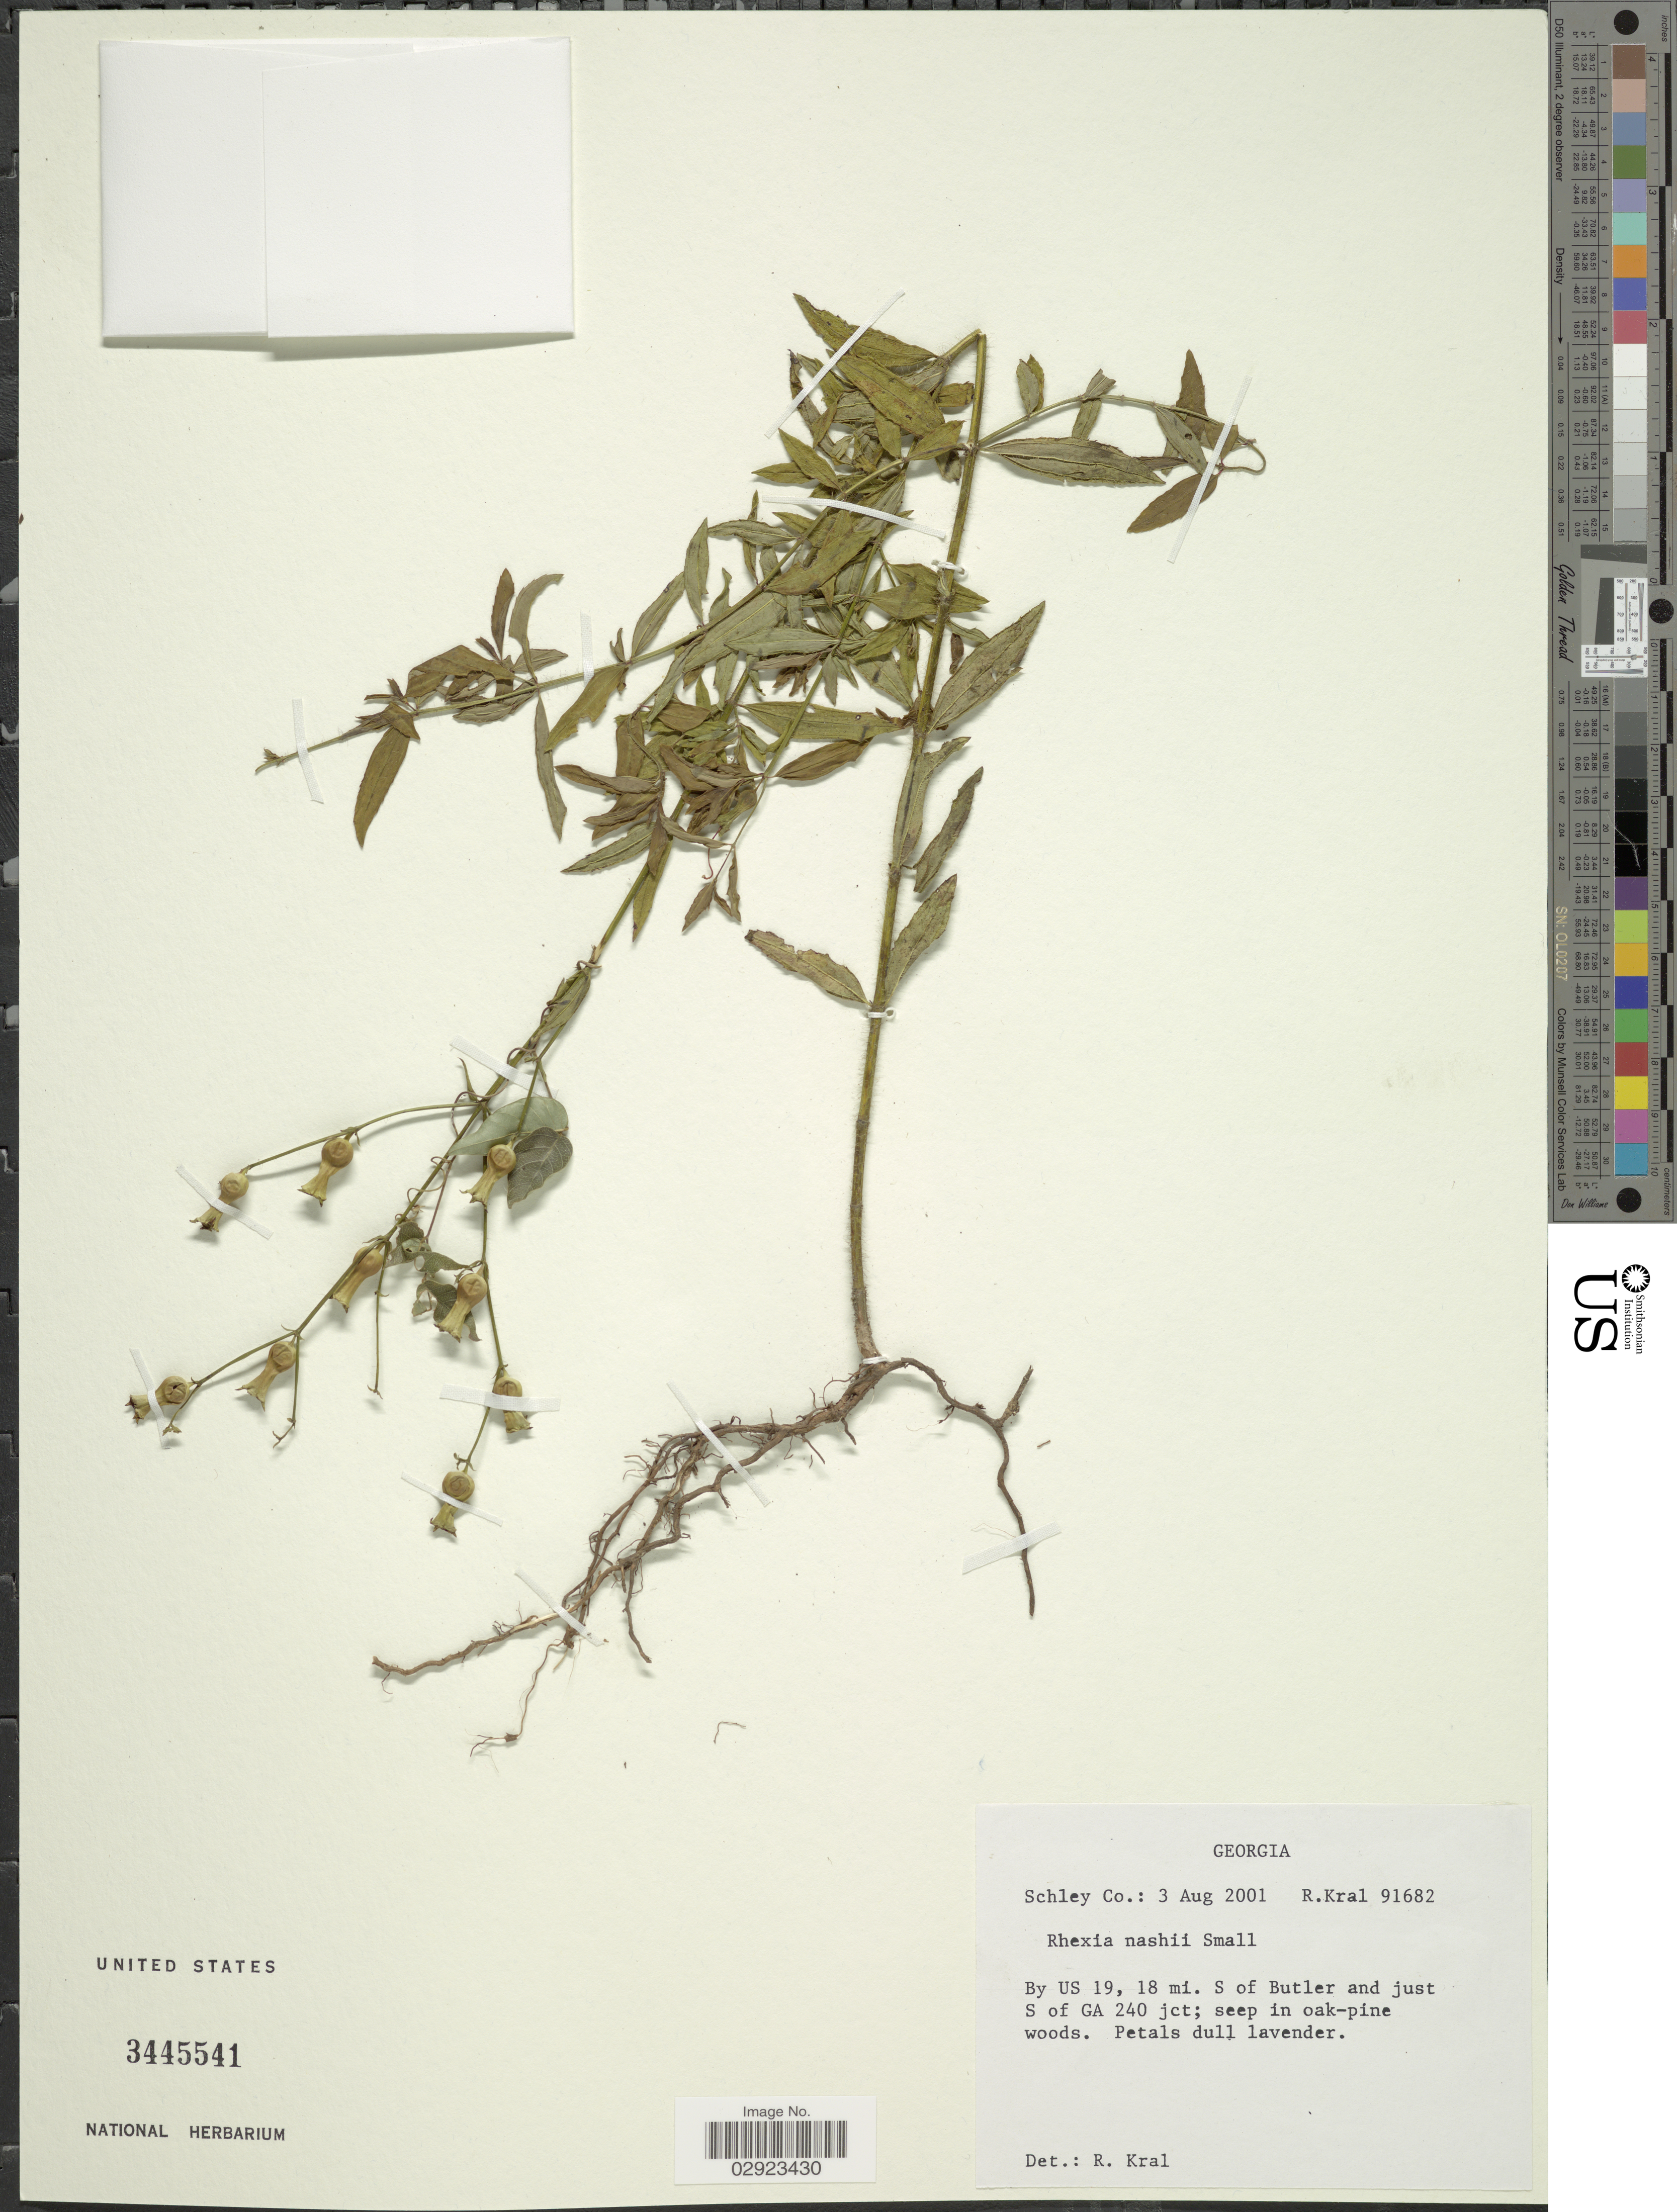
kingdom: Plantae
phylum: Tracheophyta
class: Magnoliopsida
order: Myrtales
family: Melastomataceae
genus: Rhexia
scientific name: Rhexia nashii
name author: Small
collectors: R. Kral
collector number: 91682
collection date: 2001-08-03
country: United States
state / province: Georgia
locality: Schley Co., By US 19, 18 mi. S of Butler and just S of GA 240 jct.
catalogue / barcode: US 3445541